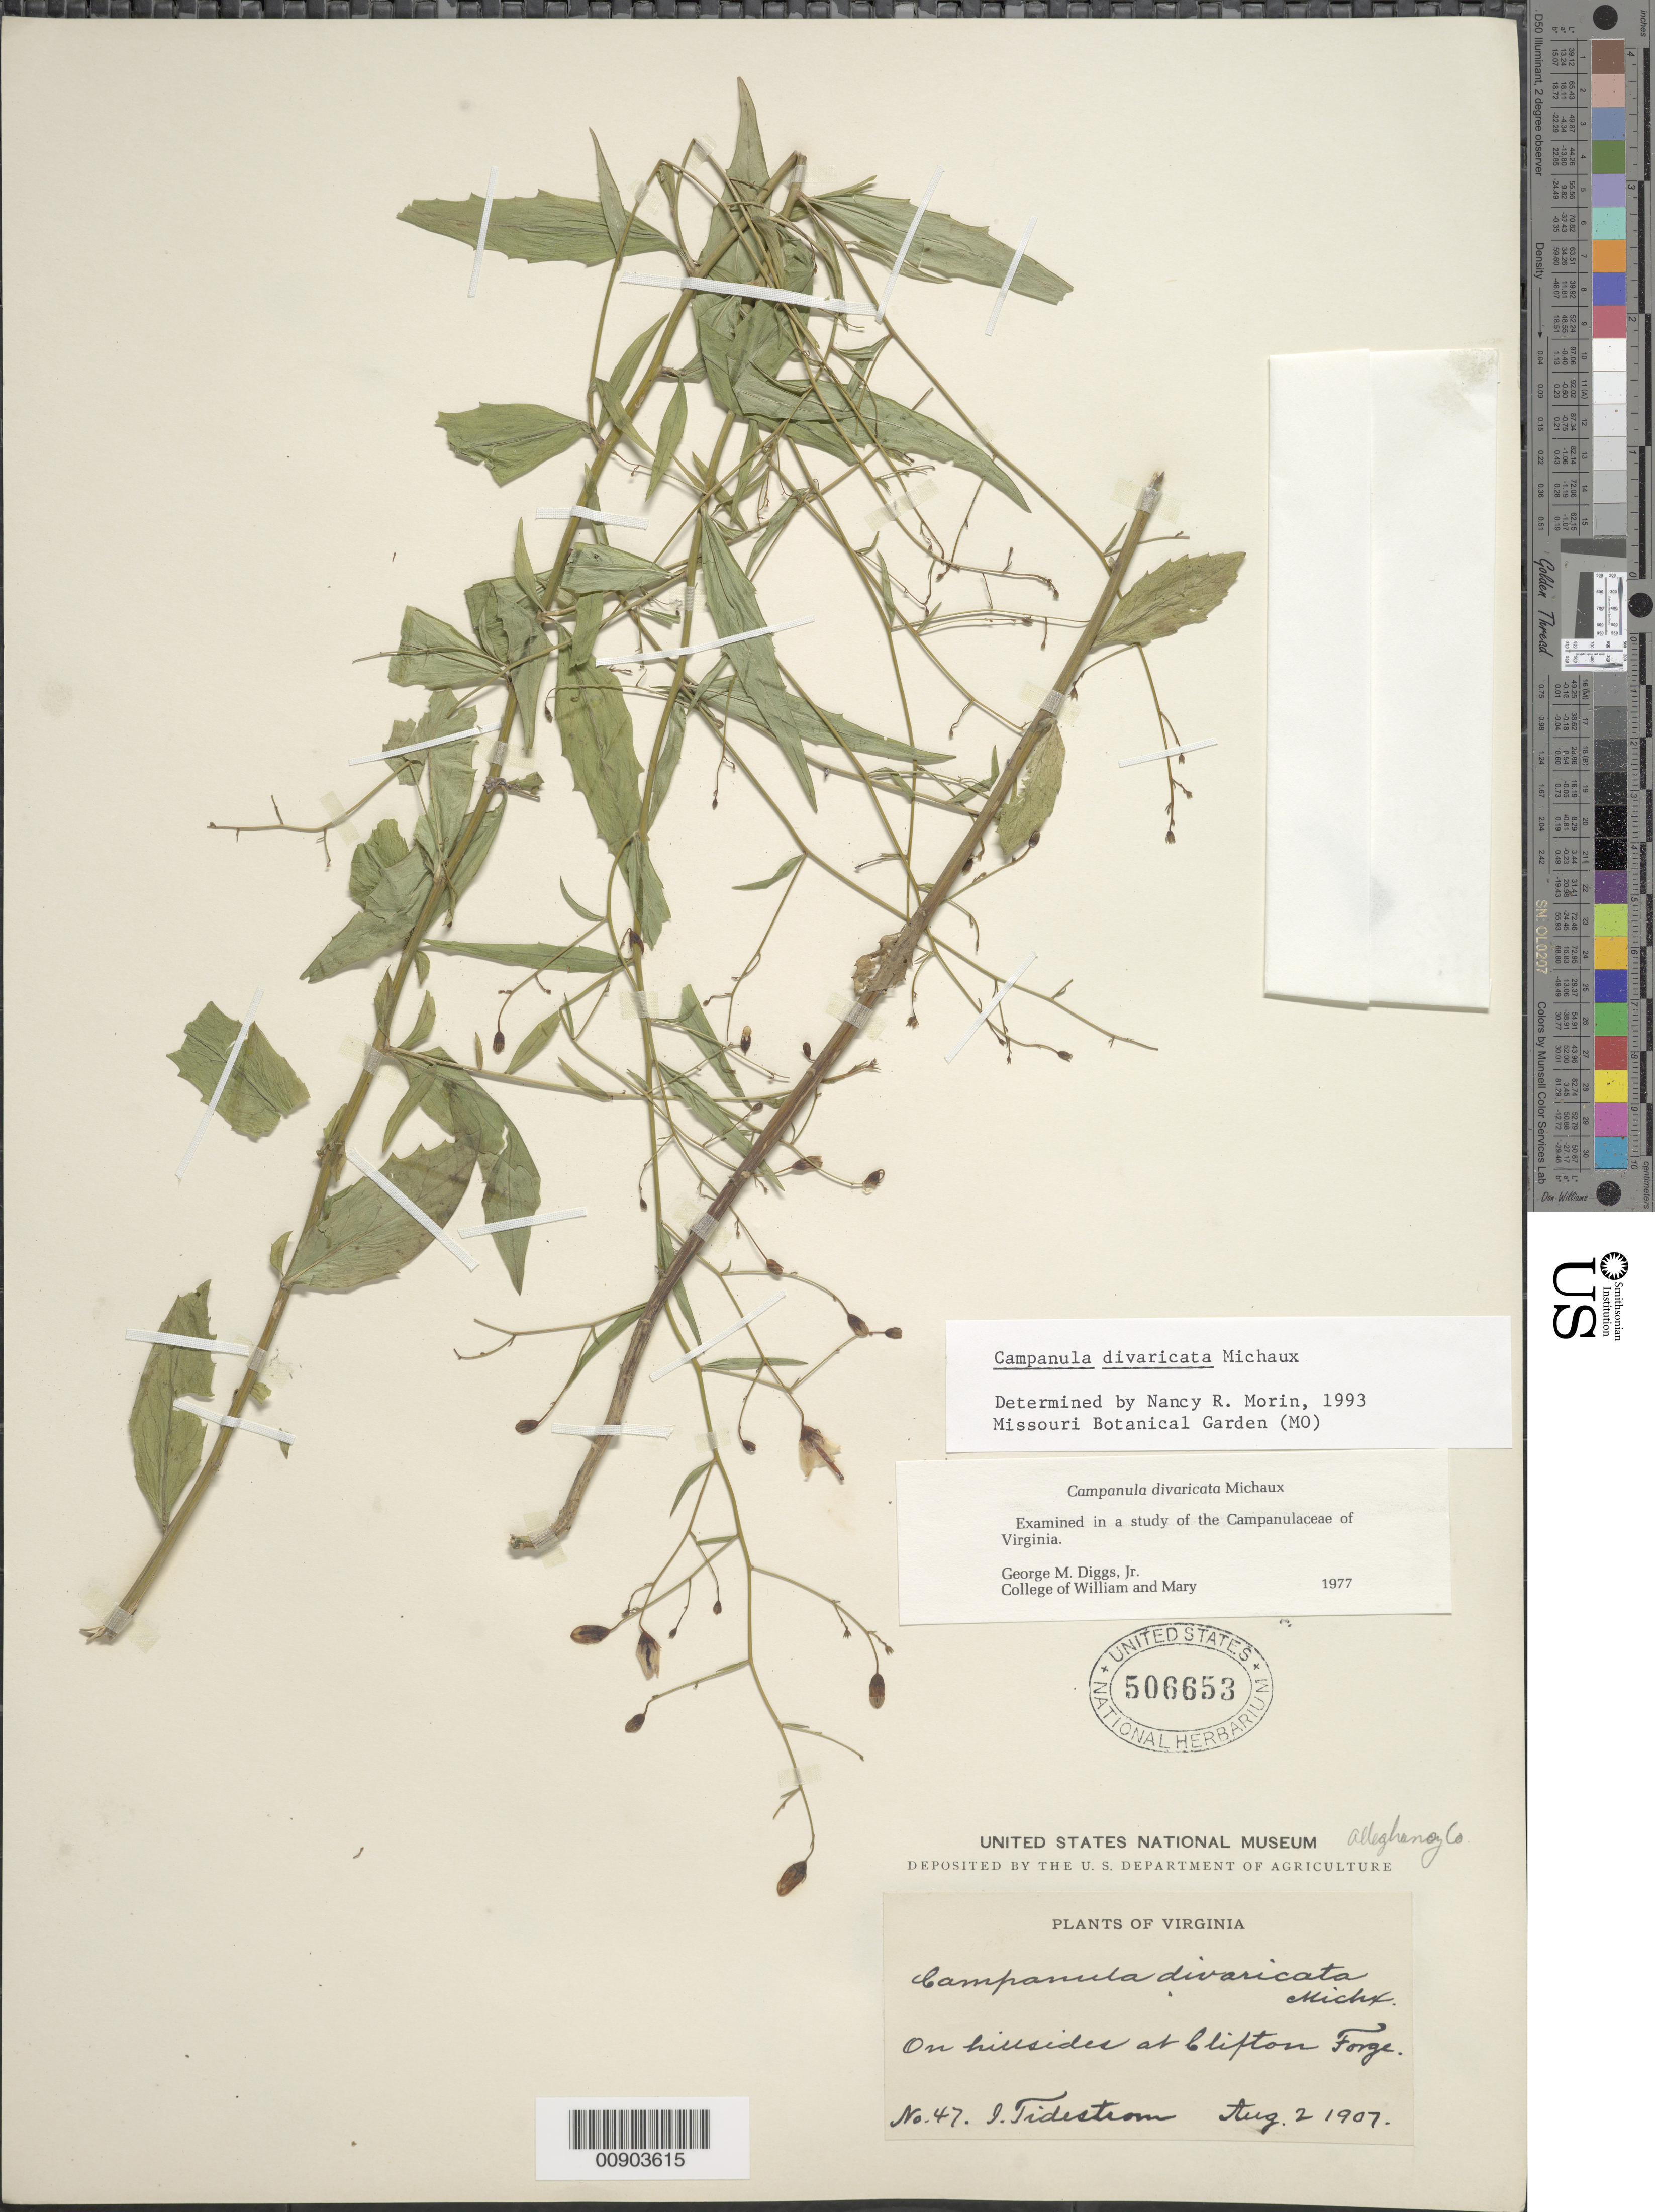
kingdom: Plantae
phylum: Tracheophyta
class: Magnoliopsida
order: Asterales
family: Campanulaceae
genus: Campanula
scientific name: Campanula divaricata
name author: Michx.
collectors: I. F. Tidestrom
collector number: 47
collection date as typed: Aug. 2, 1907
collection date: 1907-08-02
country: United States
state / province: Virginia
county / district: Alleghany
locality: Clifton Forge.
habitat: On hillsides.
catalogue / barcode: US 506653